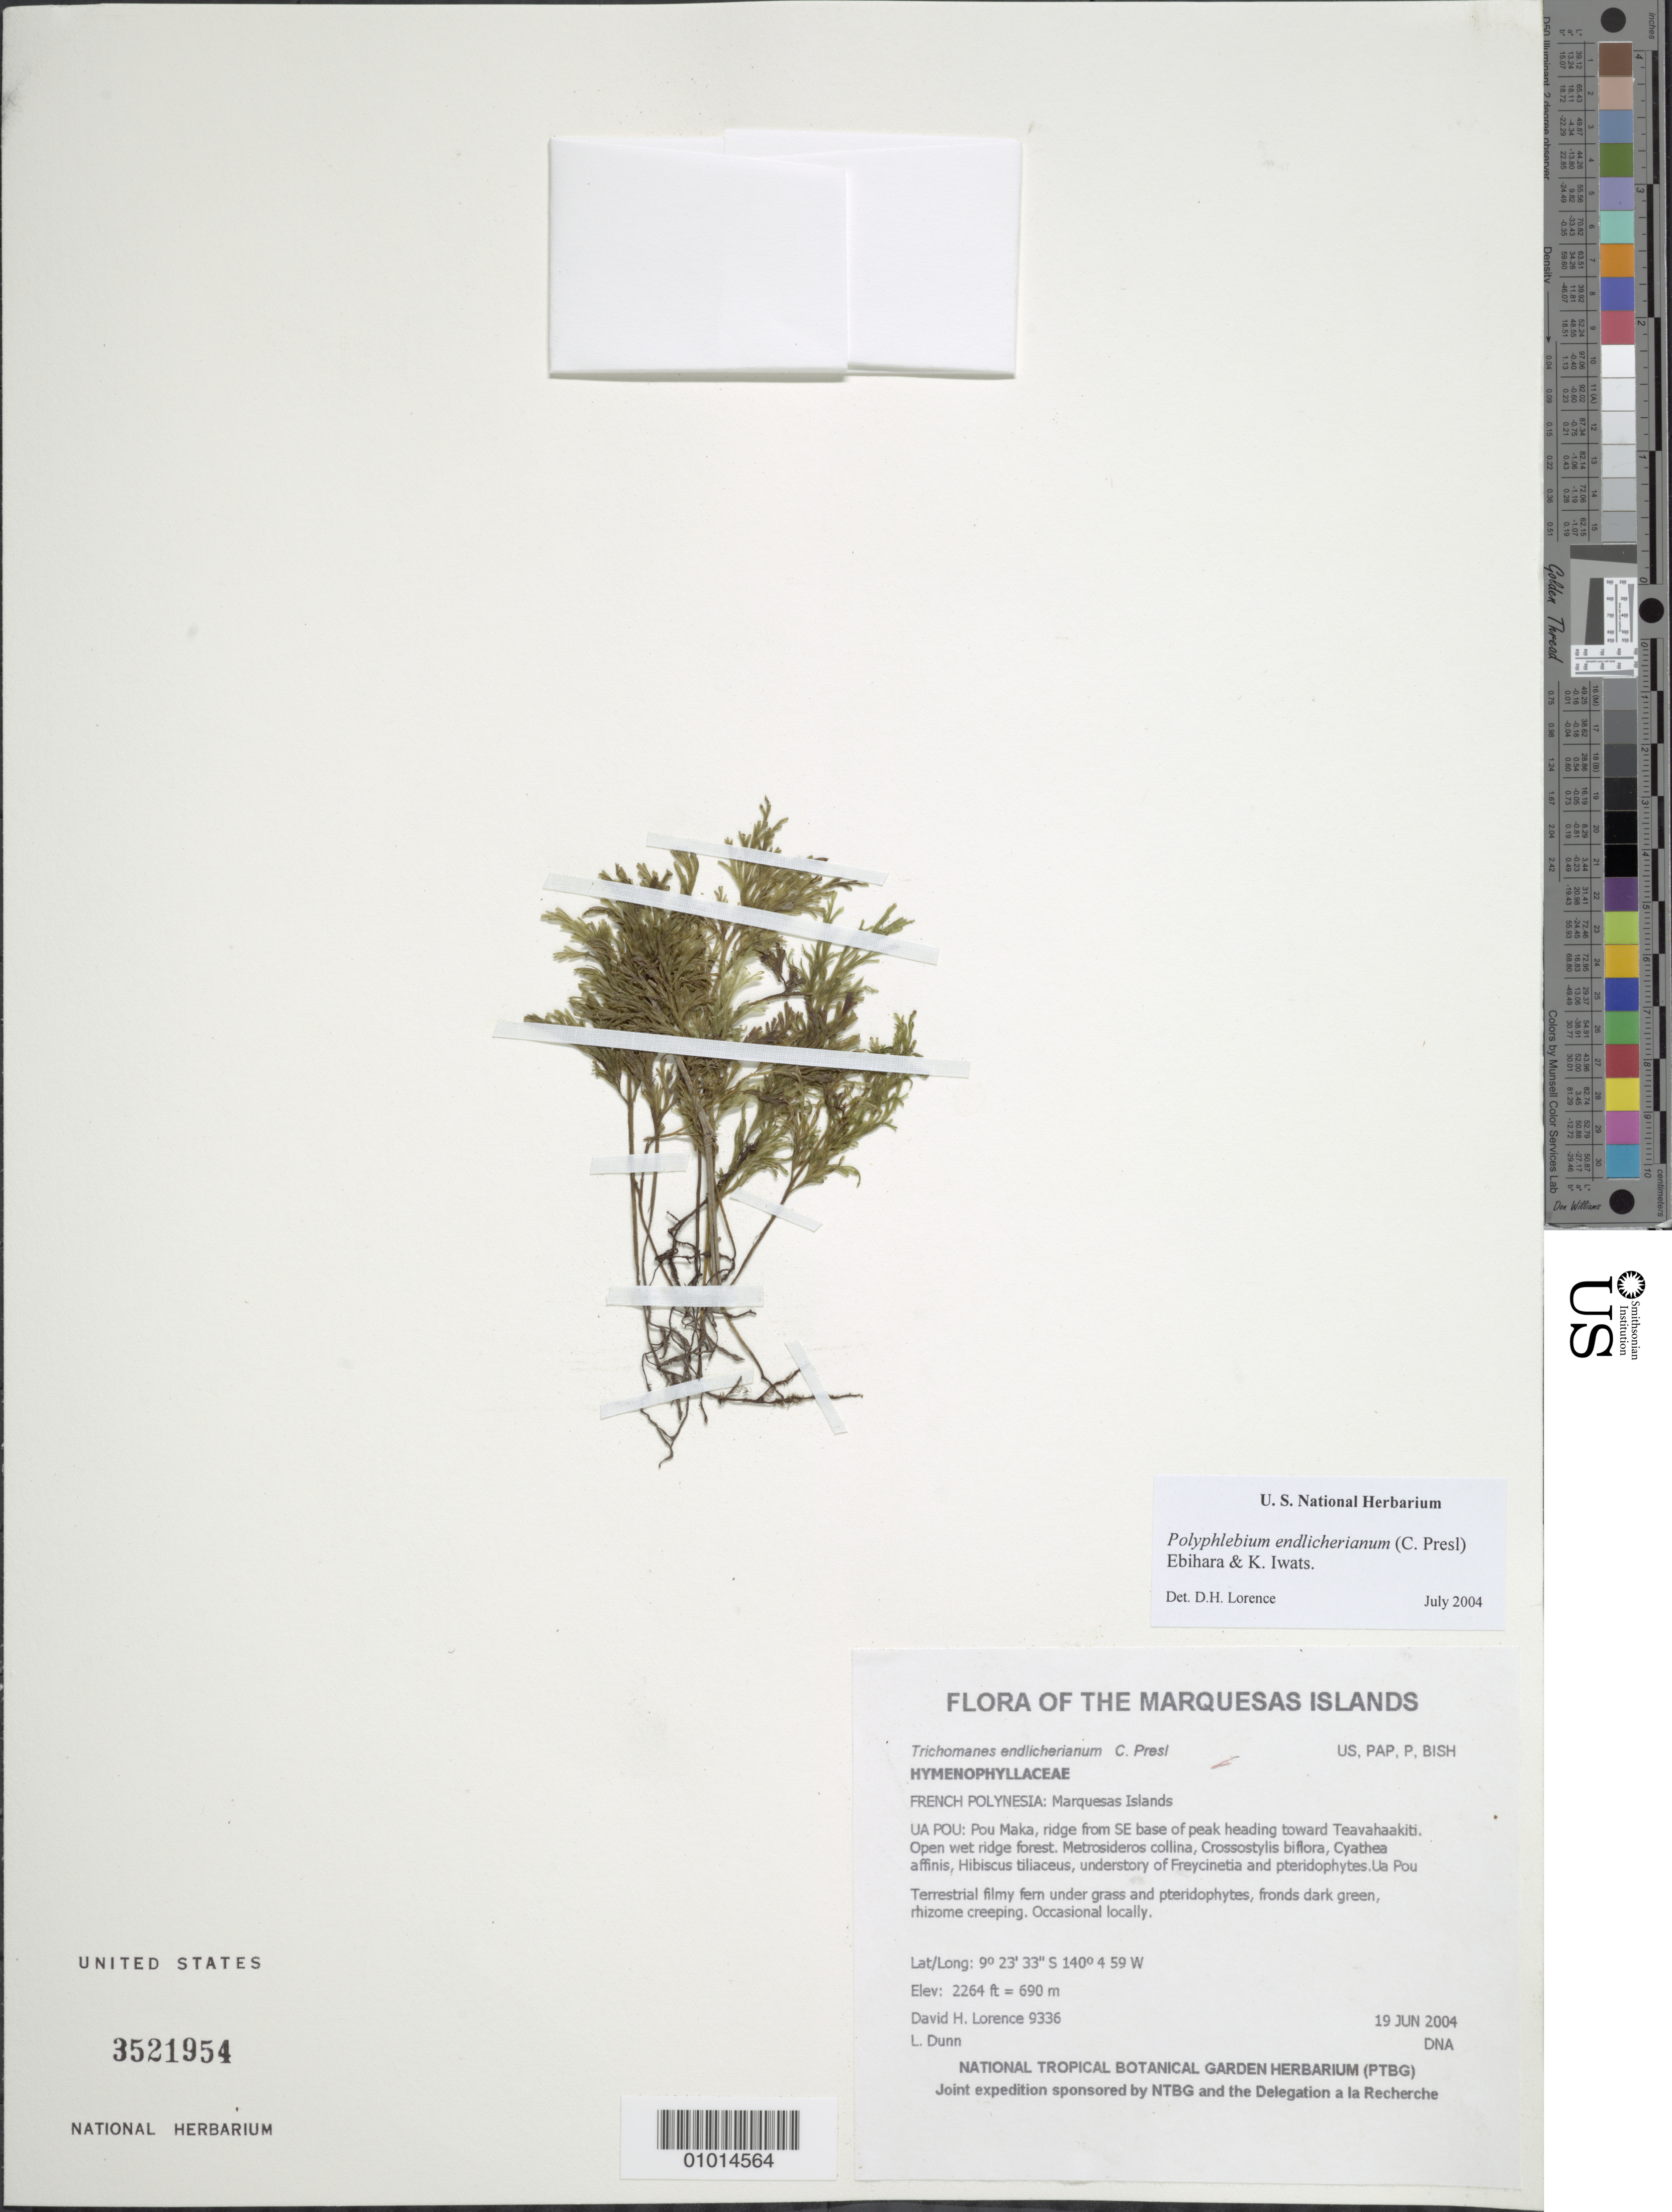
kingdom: Plantae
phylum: Tracheophyta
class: Polypodiopsida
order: Hymenophyllales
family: Hymenophyllaceae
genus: Polyphlebium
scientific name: Polyphlebium endlicherianum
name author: (C. Presl) Ebihara & K. Iwats.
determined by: Lorence, David H., (PTBG), National Tropical Botanical Garden (UNITED STATES)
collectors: D. Lorence & L. Dunn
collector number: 9336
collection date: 2004-06-19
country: French Polynesia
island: Ua Pou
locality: Pou Maka, ridge from SE base of peak heading toward Teavahaakiti.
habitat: Open wet ridge forest.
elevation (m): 690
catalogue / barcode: US 3521954